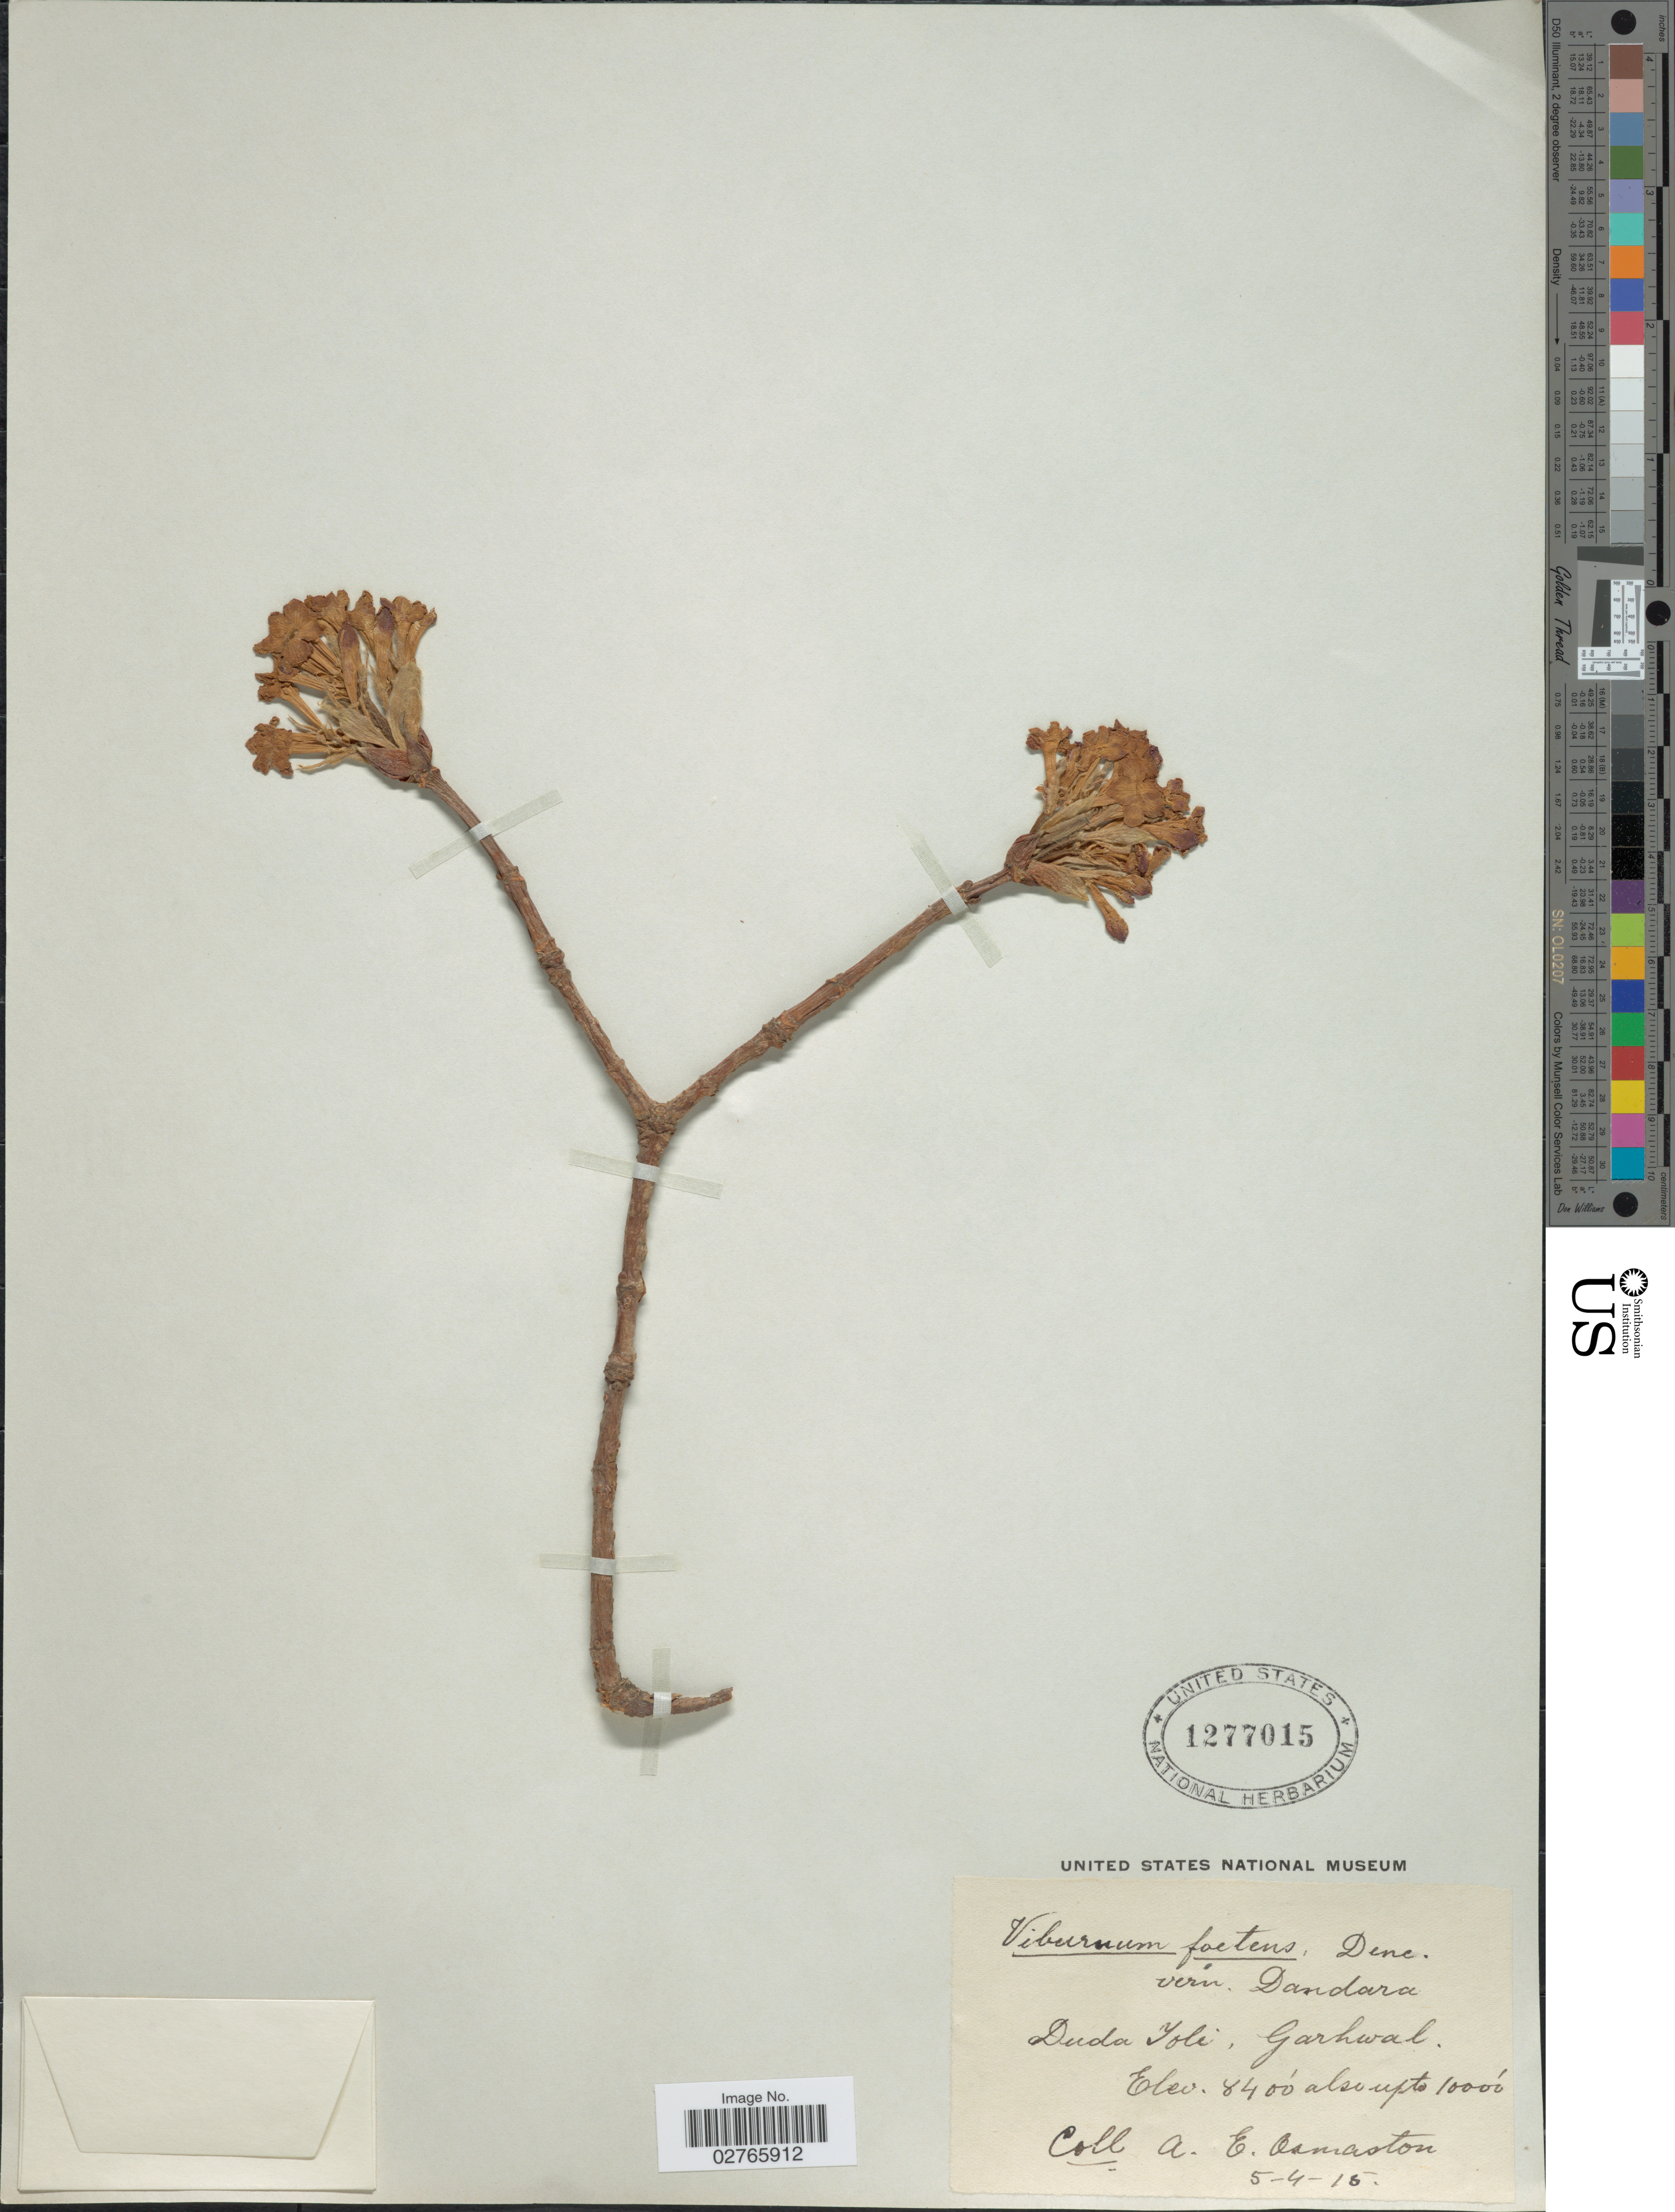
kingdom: Plantae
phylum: Tracheophyta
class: Magnoliopsida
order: Dipsacales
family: Viburnaceae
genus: Viburnum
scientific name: Viburnum foetens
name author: Decne.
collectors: A. Osmaston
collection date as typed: Transcribed d/m/y: 5/4/15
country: India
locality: Duda Yoli, Garhwal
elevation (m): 2560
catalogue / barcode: US 1277015